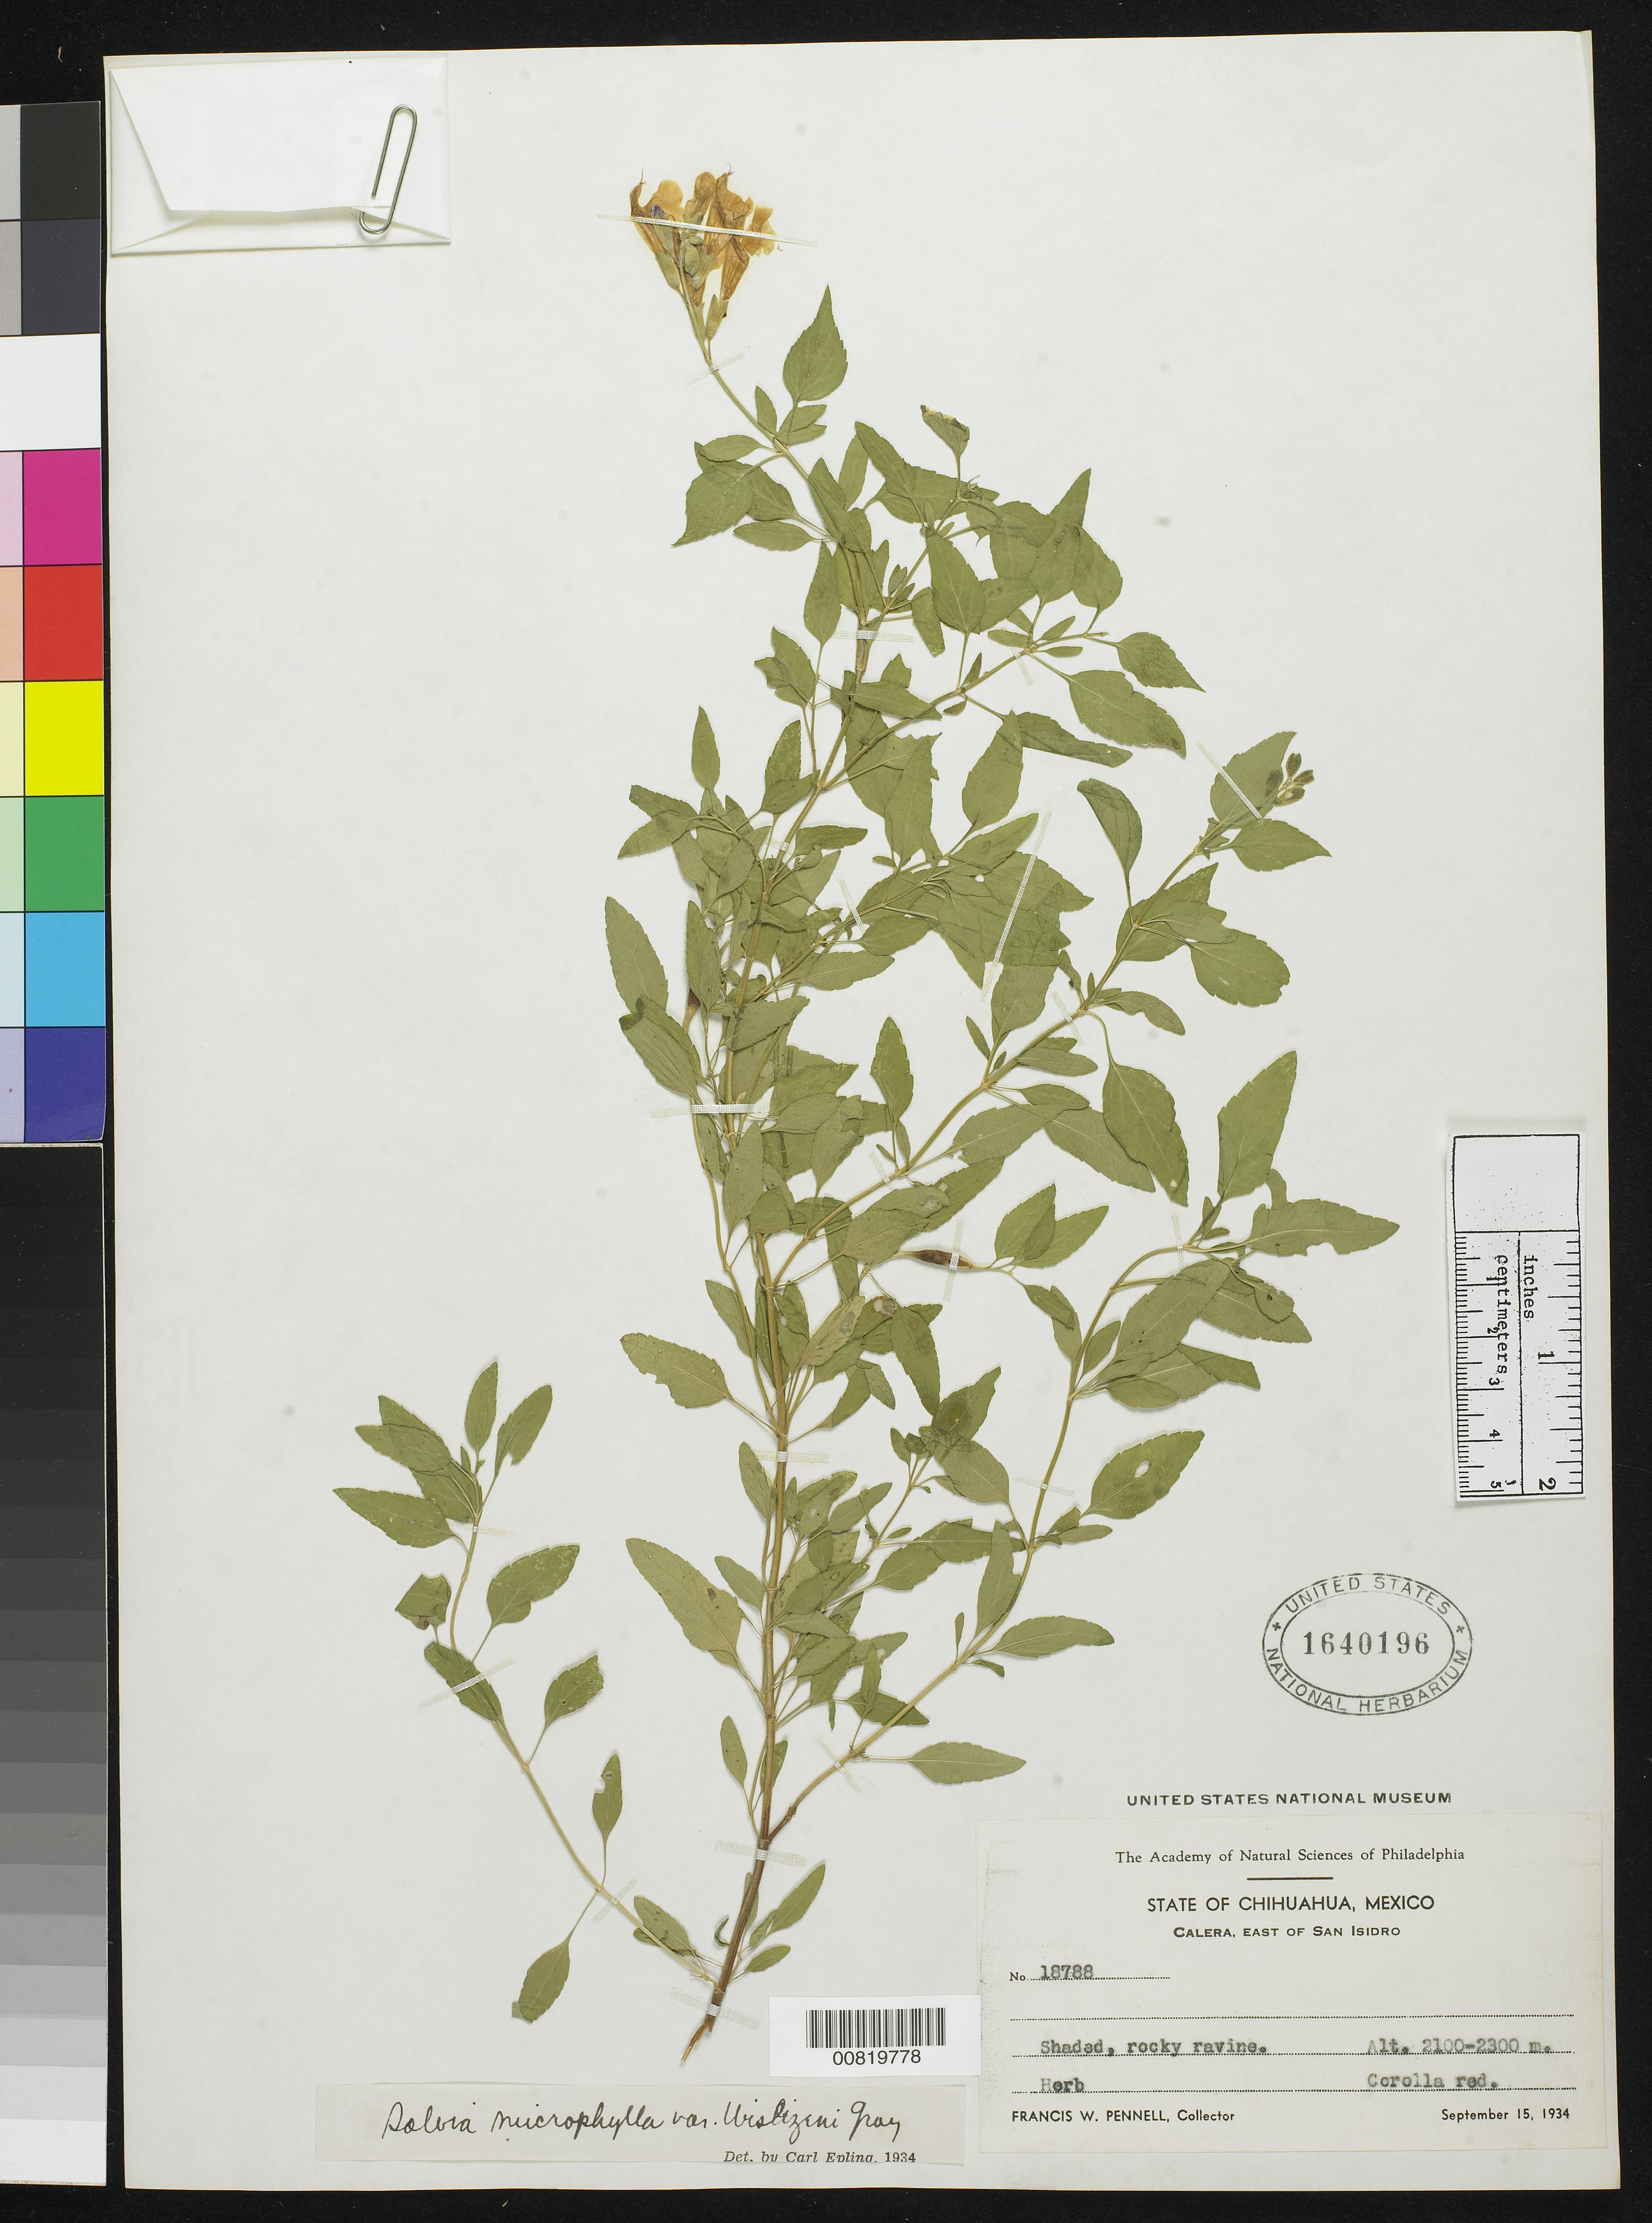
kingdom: Plantae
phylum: Tracheophyta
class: Magnoliopsida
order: Lamiales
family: Lamiaceae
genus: Salvia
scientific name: Salvia microphylla var. wislizenii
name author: A. Gray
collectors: F. W. Pennell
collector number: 18788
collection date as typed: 15 Sep 1934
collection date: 1934-09-15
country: Mexico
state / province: Chihuahua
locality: Calera, east of San Isidro, Chihuahua.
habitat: Shaded, rocky ravine.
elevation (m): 2300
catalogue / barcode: US 1640196